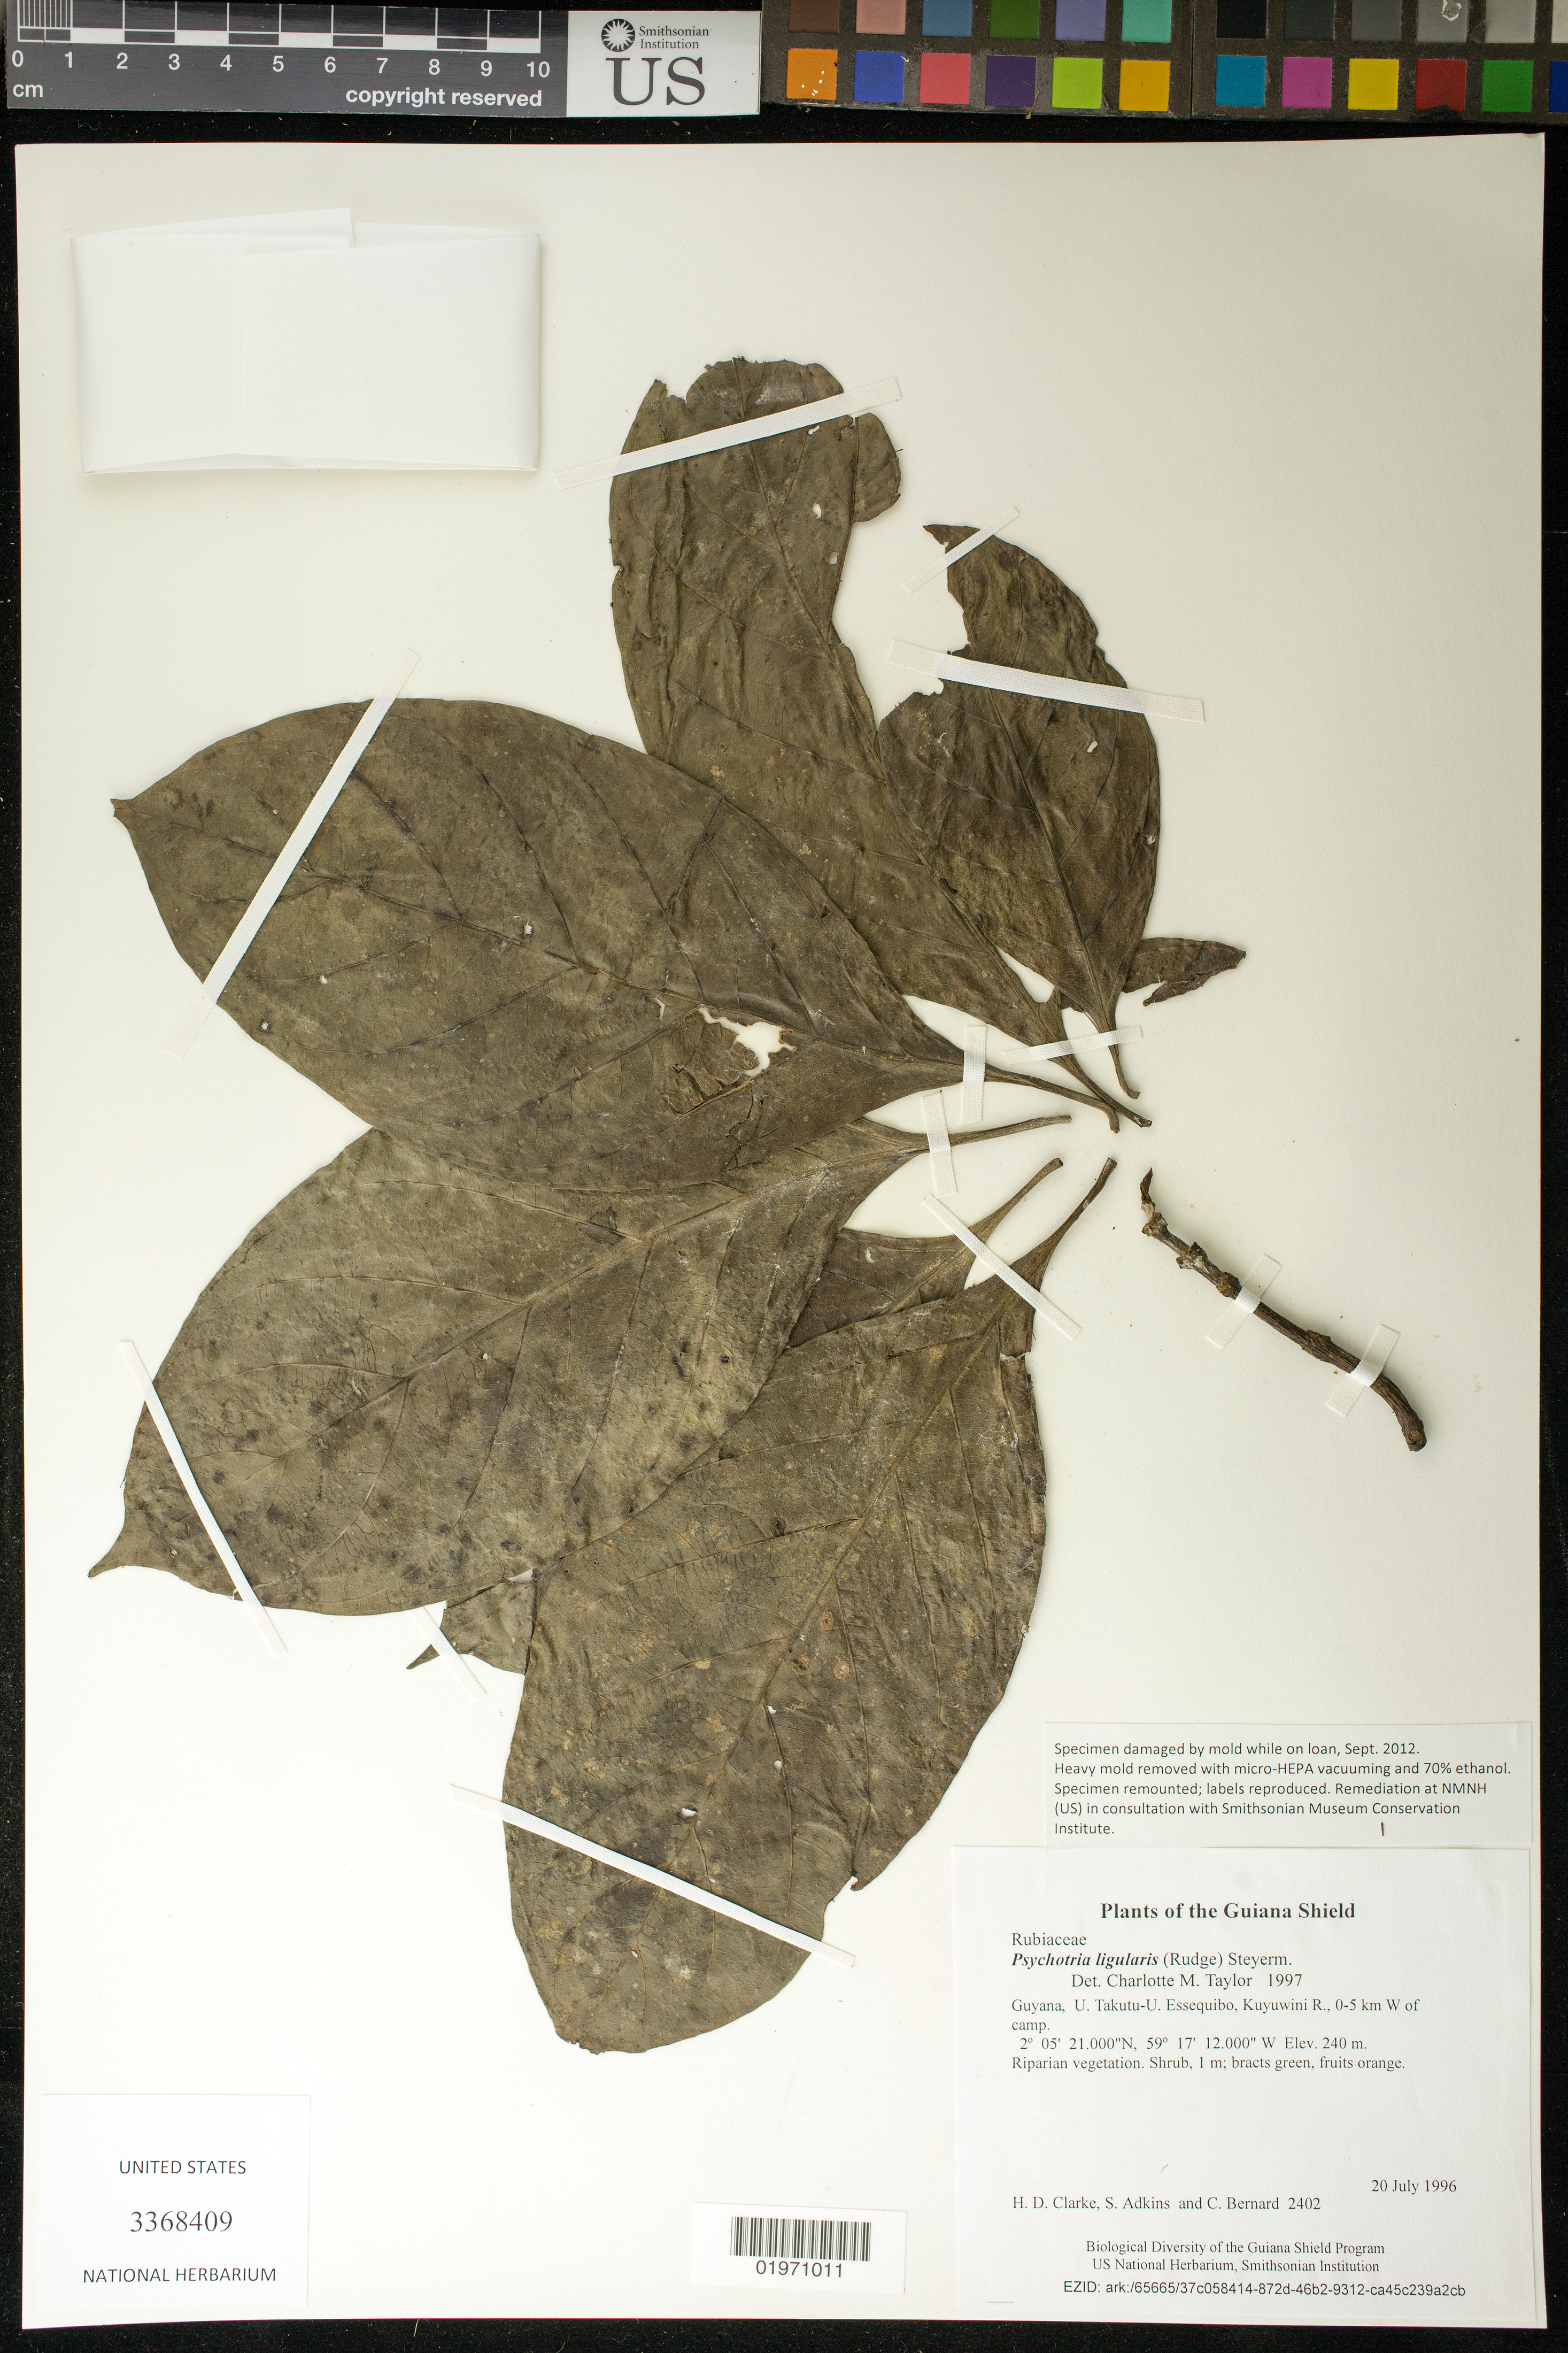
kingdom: Plantae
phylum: Tracheophyta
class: Magnoliopsida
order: Gentianales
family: Rubiaceae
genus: Psychotria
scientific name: Psychotria ligularis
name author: (Rudge) Steyerm.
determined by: Taylor, Charlotte M.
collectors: H. D. Clarke, S. Adkins & C. Bernard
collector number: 2402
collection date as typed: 20 July 1996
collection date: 1996-07-20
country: Guyana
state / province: U. Takutu-U. Essequibo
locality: Kuyuwini R., 0-5 km W of camp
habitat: Riparian vegetation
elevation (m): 240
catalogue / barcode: US 3368409